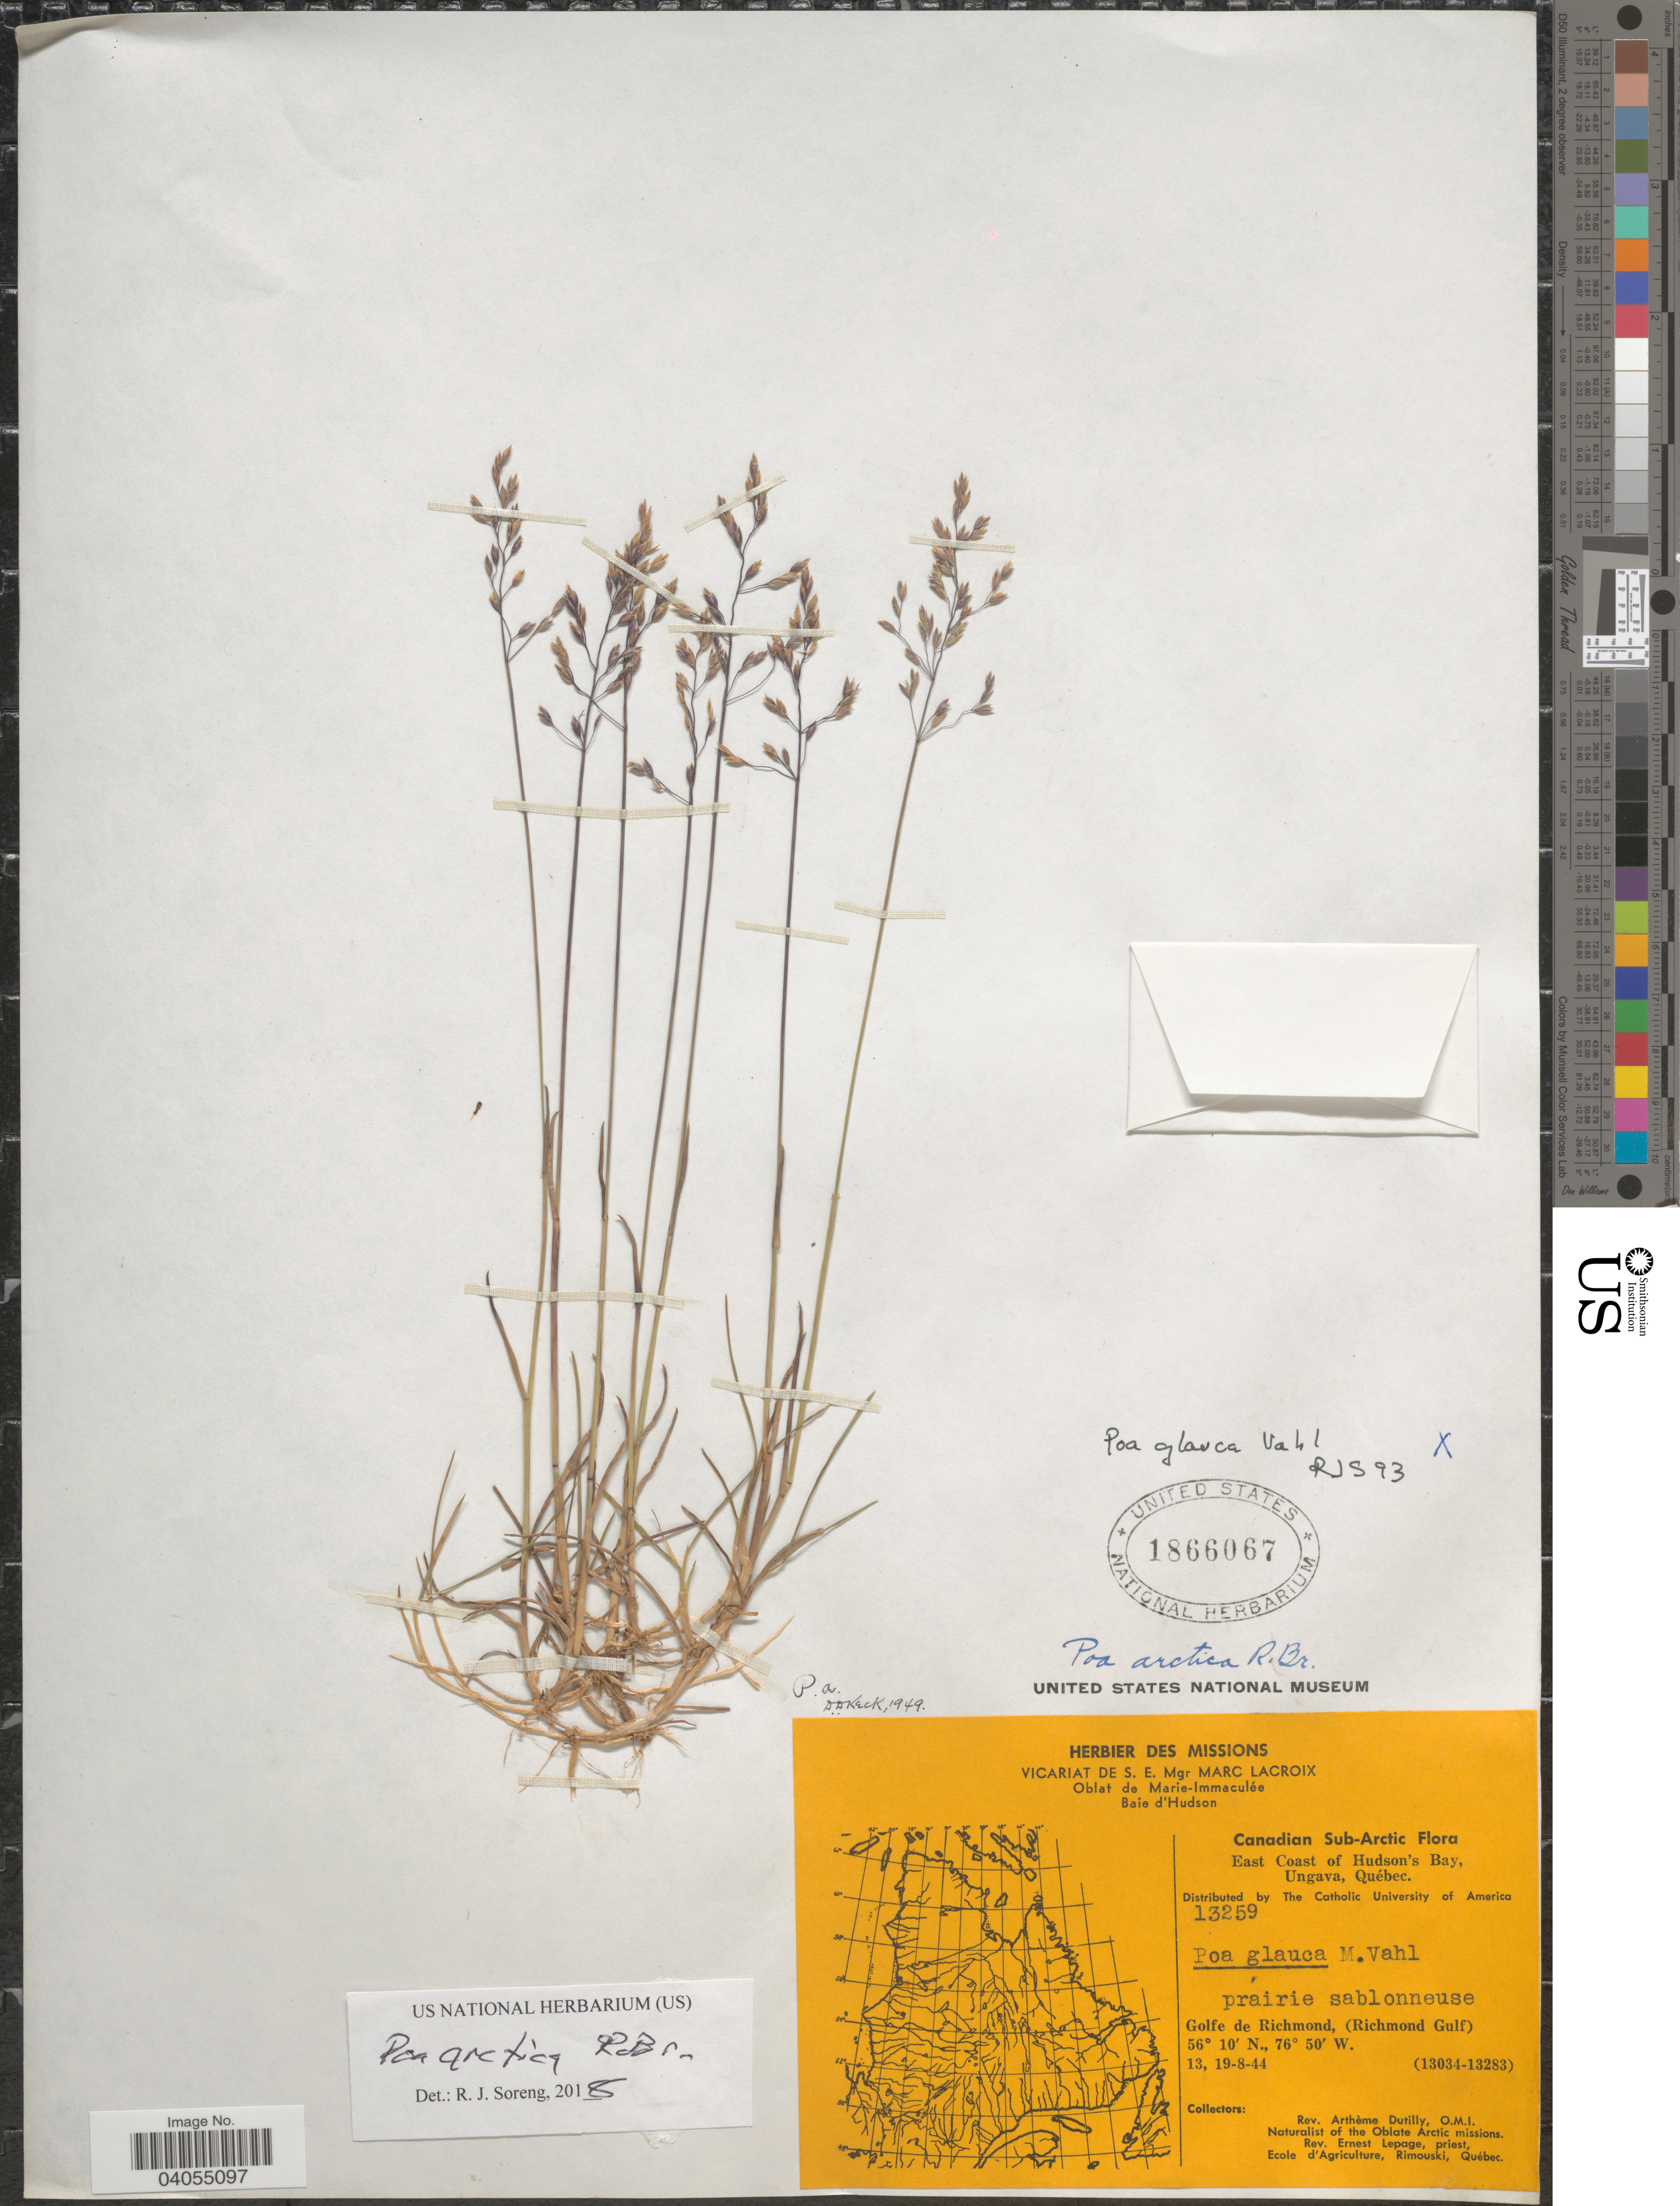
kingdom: Plantae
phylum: Tracheophyta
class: Liliopsida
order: Poales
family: Poaceae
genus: Poa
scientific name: Poa arctica subsp. arctica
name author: R. Br.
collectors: A. Dutilly & E. Lepage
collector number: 13259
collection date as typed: Transcribed d/m/y: 13/8/44 to 19/8/44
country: Canada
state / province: Quebec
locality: Canadian Sub-Arctic. East Coast of Hudson's Bay, Ungava. Golfe de Richmond, (Richmond Gulf).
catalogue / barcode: US 1866067